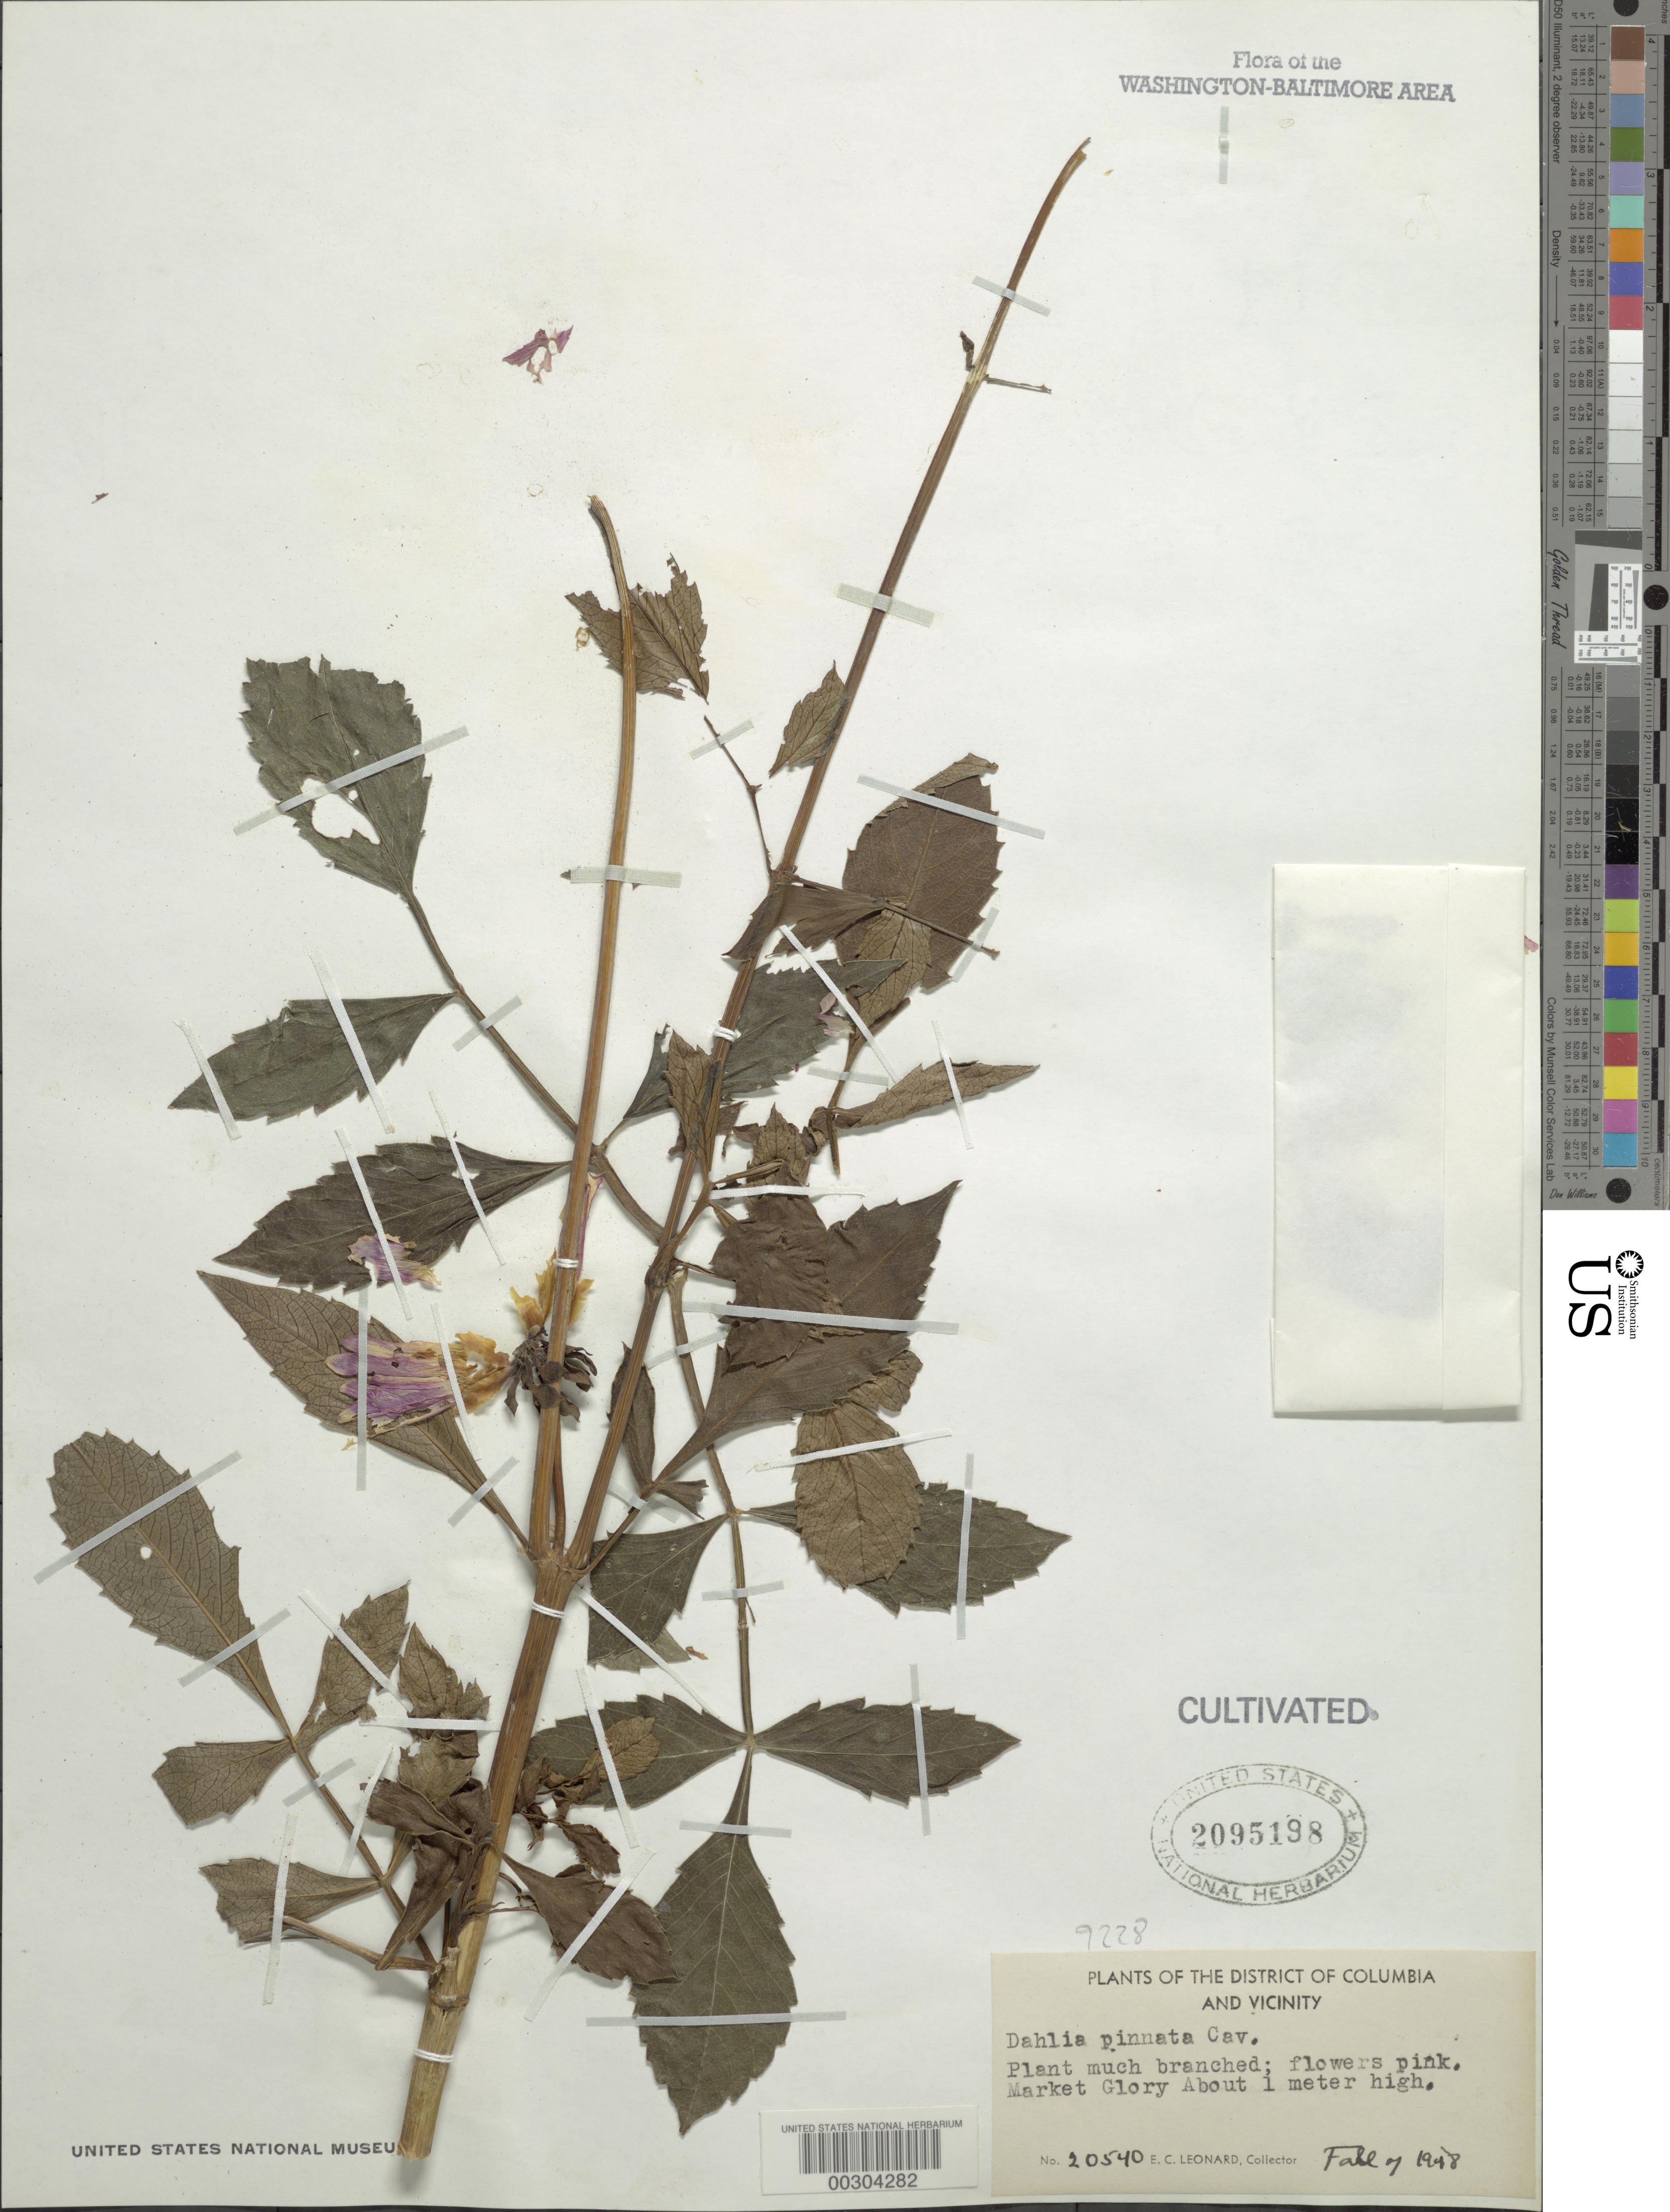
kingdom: Plantae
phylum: Tracheophyta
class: Magnoliopsida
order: Asterales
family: Asteraceae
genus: Dahlia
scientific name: Dahlia pinnata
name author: Cav.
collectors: E. C. Leonard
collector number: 20540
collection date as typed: Fal 1948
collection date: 1948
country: United States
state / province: Maryland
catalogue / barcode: US 2095198